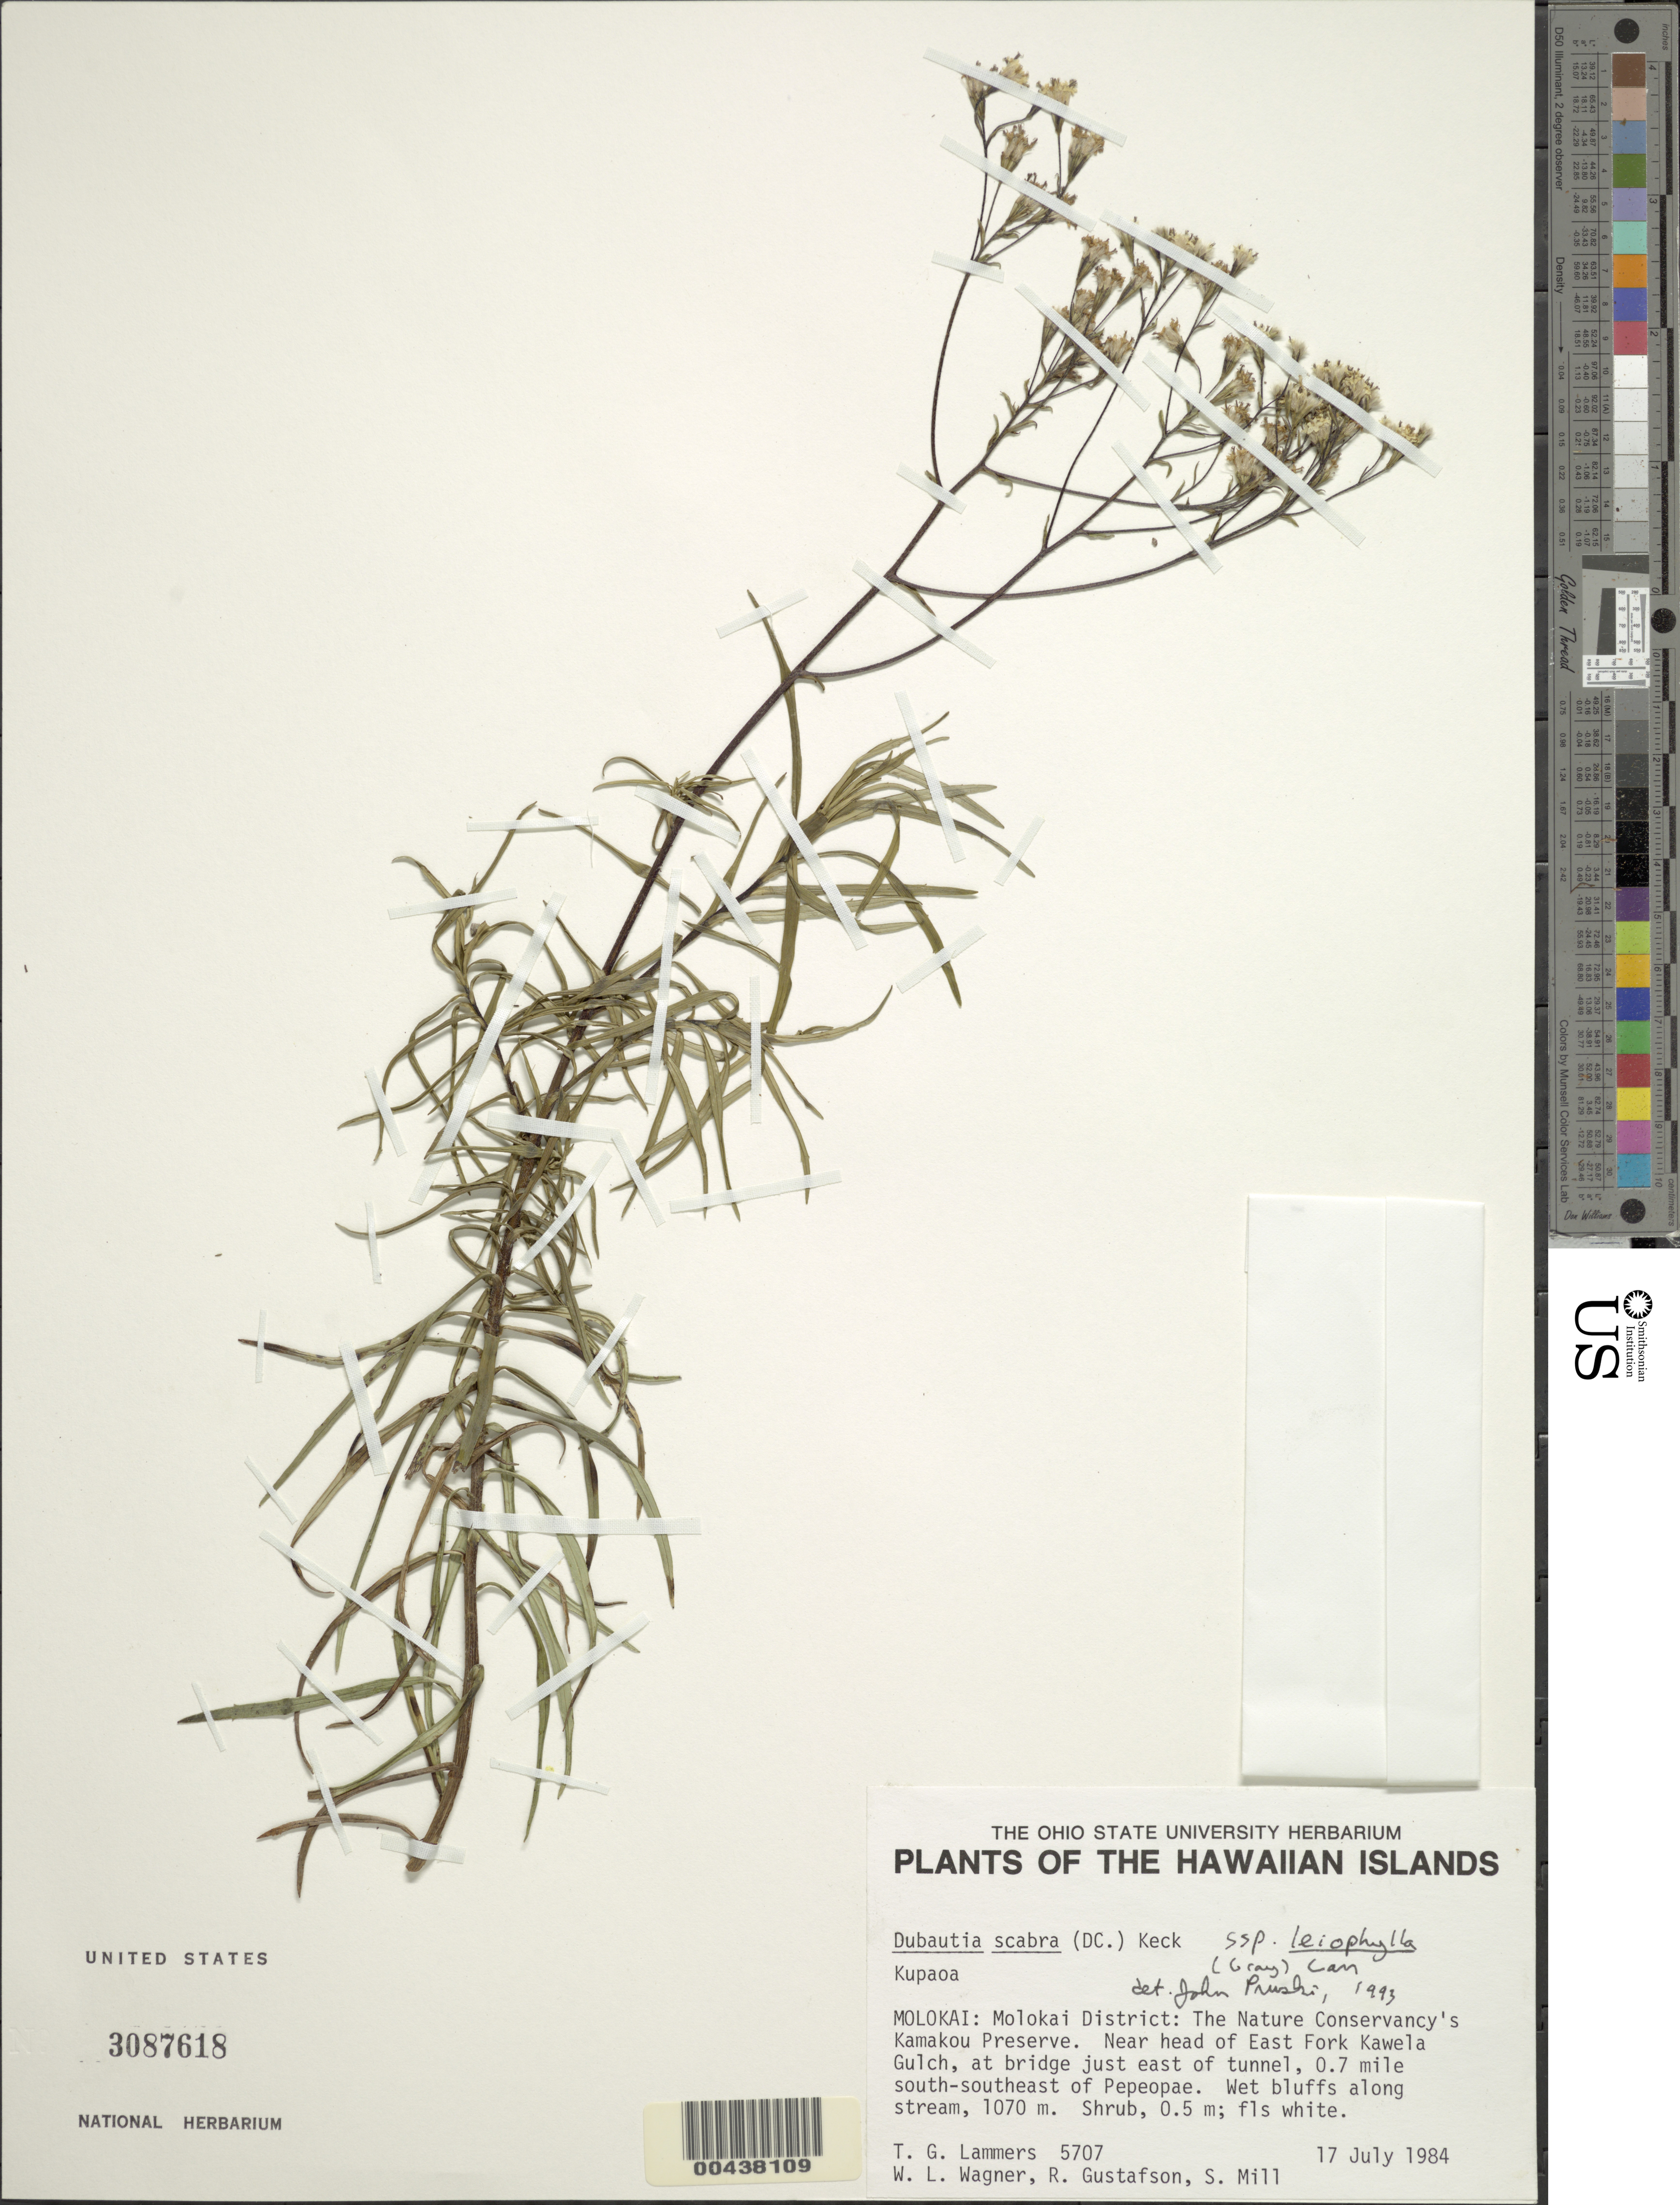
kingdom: Plantae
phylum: Tracheophyta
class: Magnoliopsida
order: Asterales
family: Asteraceae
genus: Dubautia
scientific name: Dubautia scabra subsp. leiophylla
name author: (A. Gray) G.D. Carr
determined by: Pruski, J. F.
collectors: T. G. Lammers, W. L. Wagner, R. Gustafson & S. W. Miller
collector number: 5707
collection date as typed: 17 Jul 1984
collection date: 1984-07-17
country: United States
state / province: Hawaii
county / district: Maui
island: Moloka'i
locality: Molokai Dist.: The Nature Conservancy's Kamakou Preserve. Near head of E Fork Kawela Gulch, at bridge just E of tunnel, 0.7 ...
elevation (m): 1070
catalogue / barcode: US 3087618